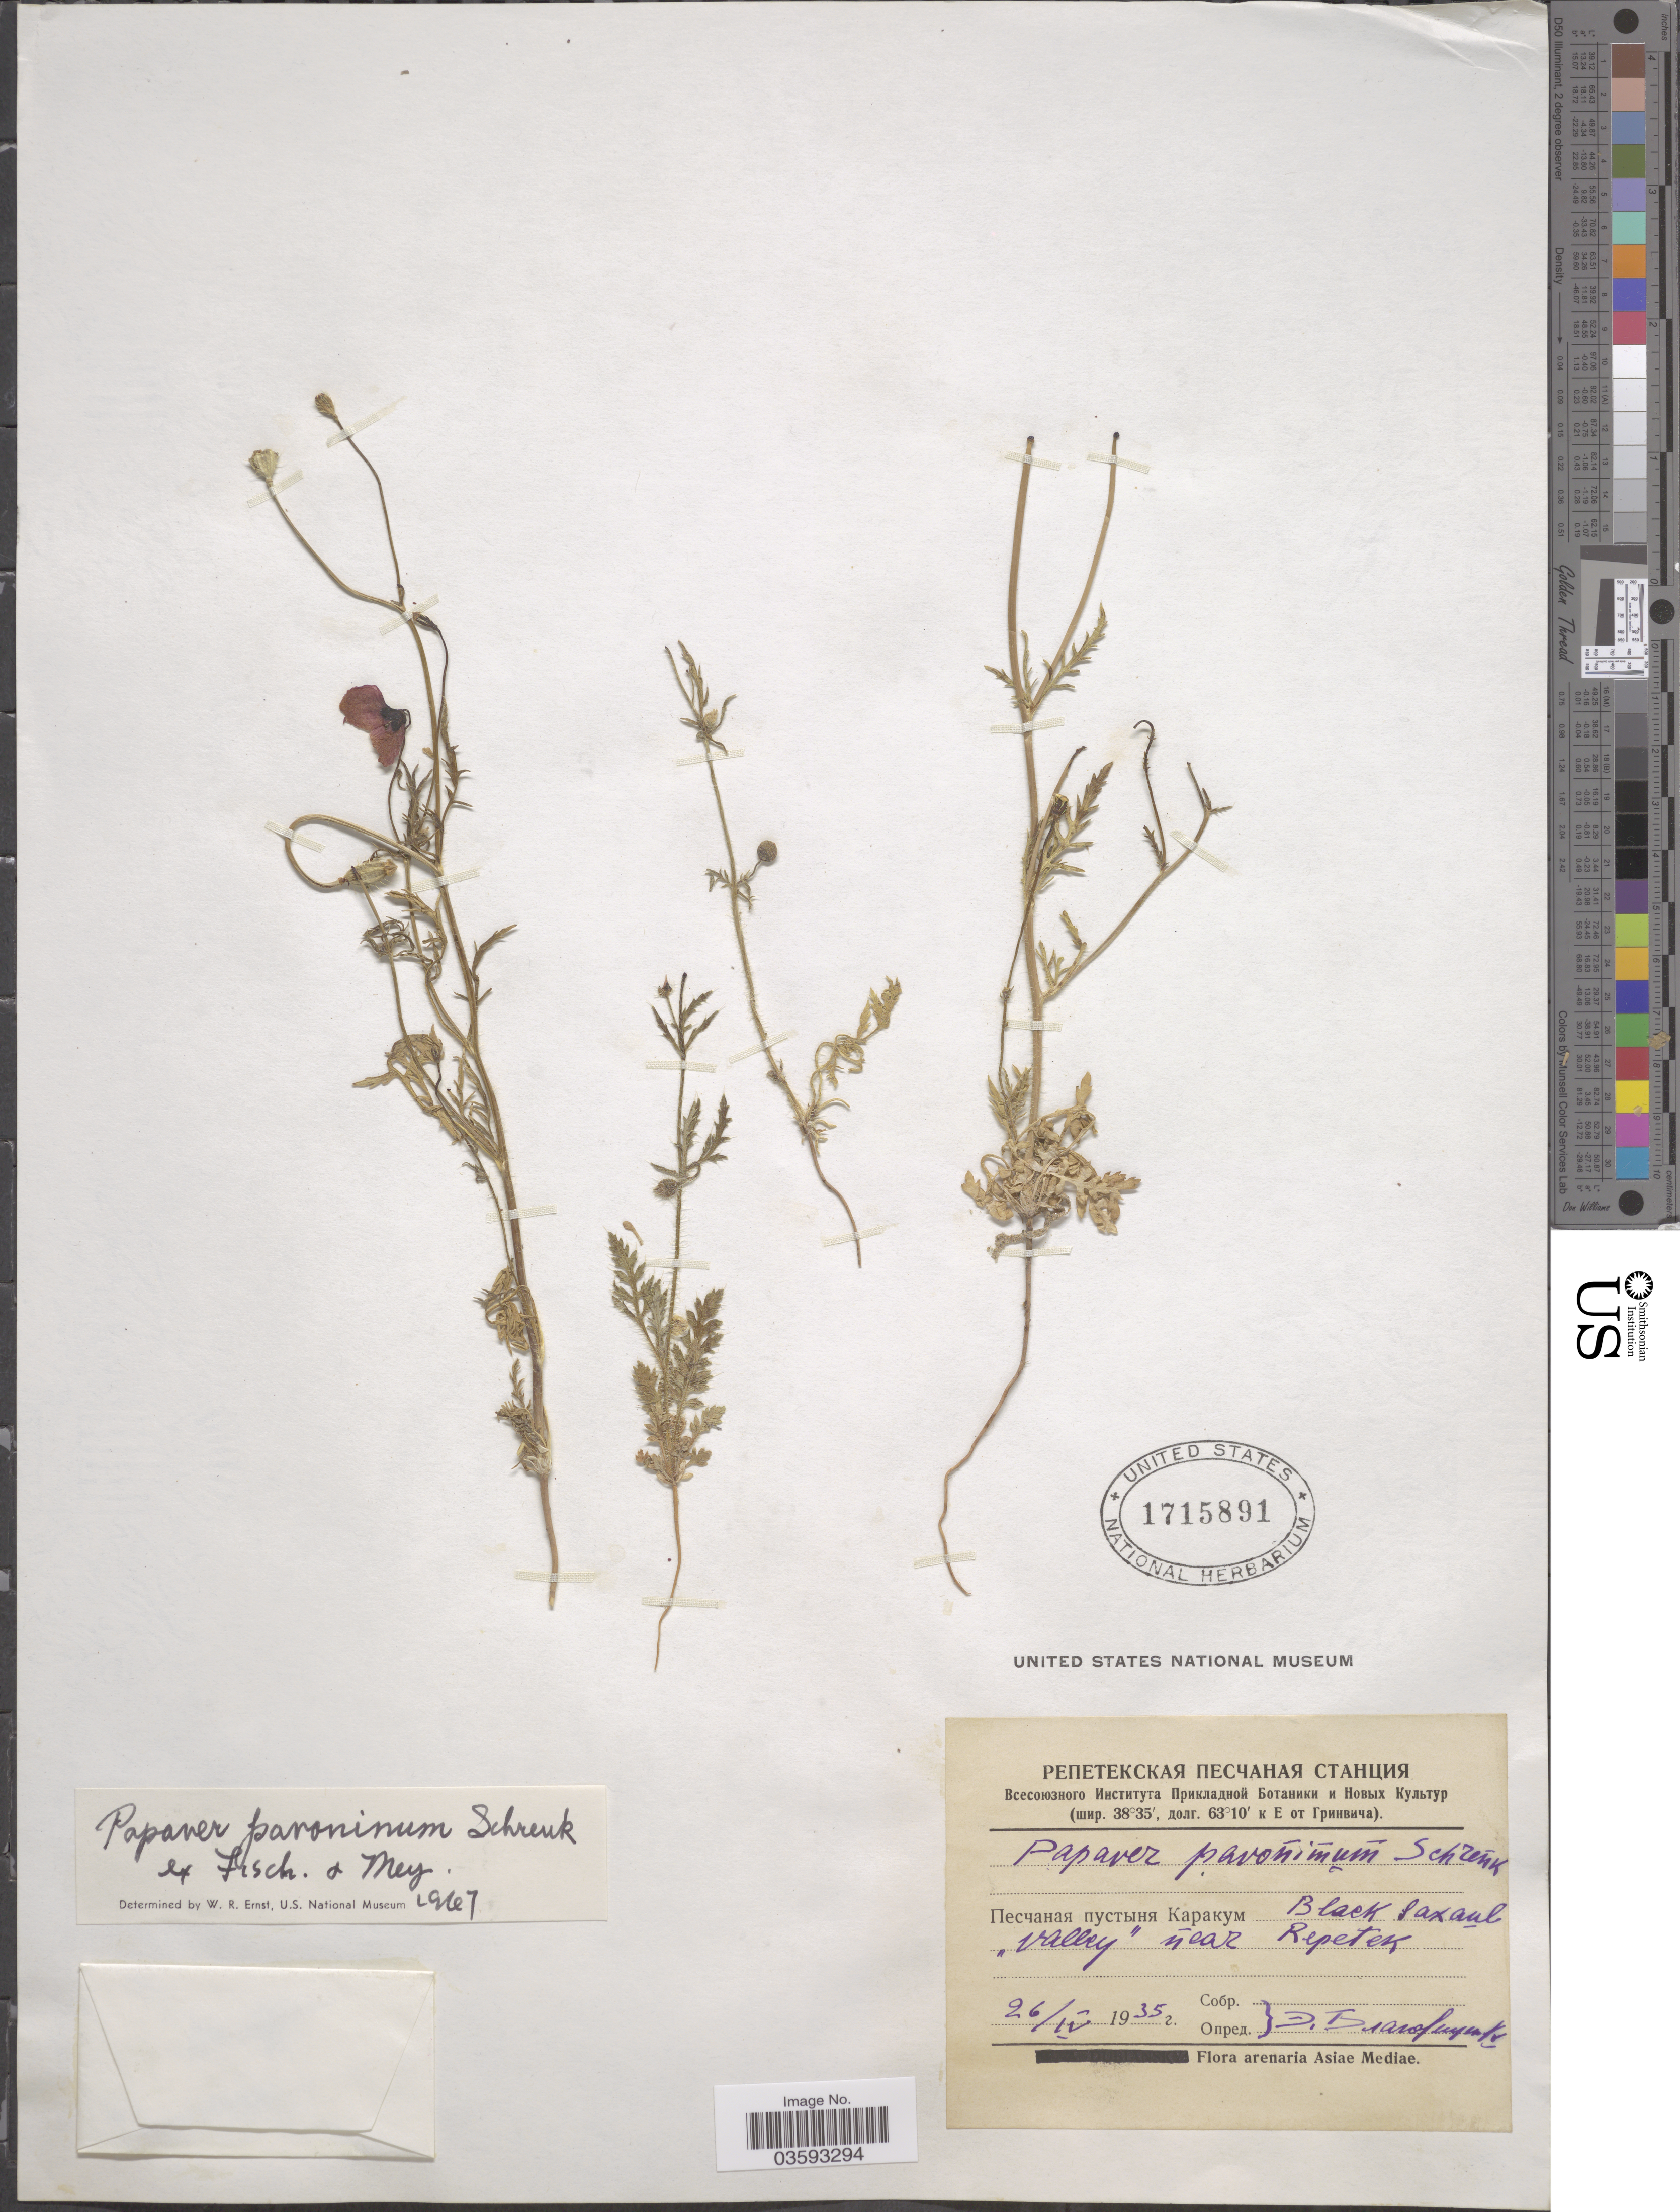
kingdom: Plantae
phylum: Tracheophyta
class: Magnoliopsida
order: Ranunculales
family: Papaveraceae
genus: Papaver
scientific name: Papaver pavoninum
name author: C.A. Mey.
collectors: E. Blagoveshchenskiy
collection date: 1935-04-26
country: Turkmenistan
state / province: Lebap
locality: Black Saxaul "valley" near Repetek.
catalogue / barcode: US 1715891